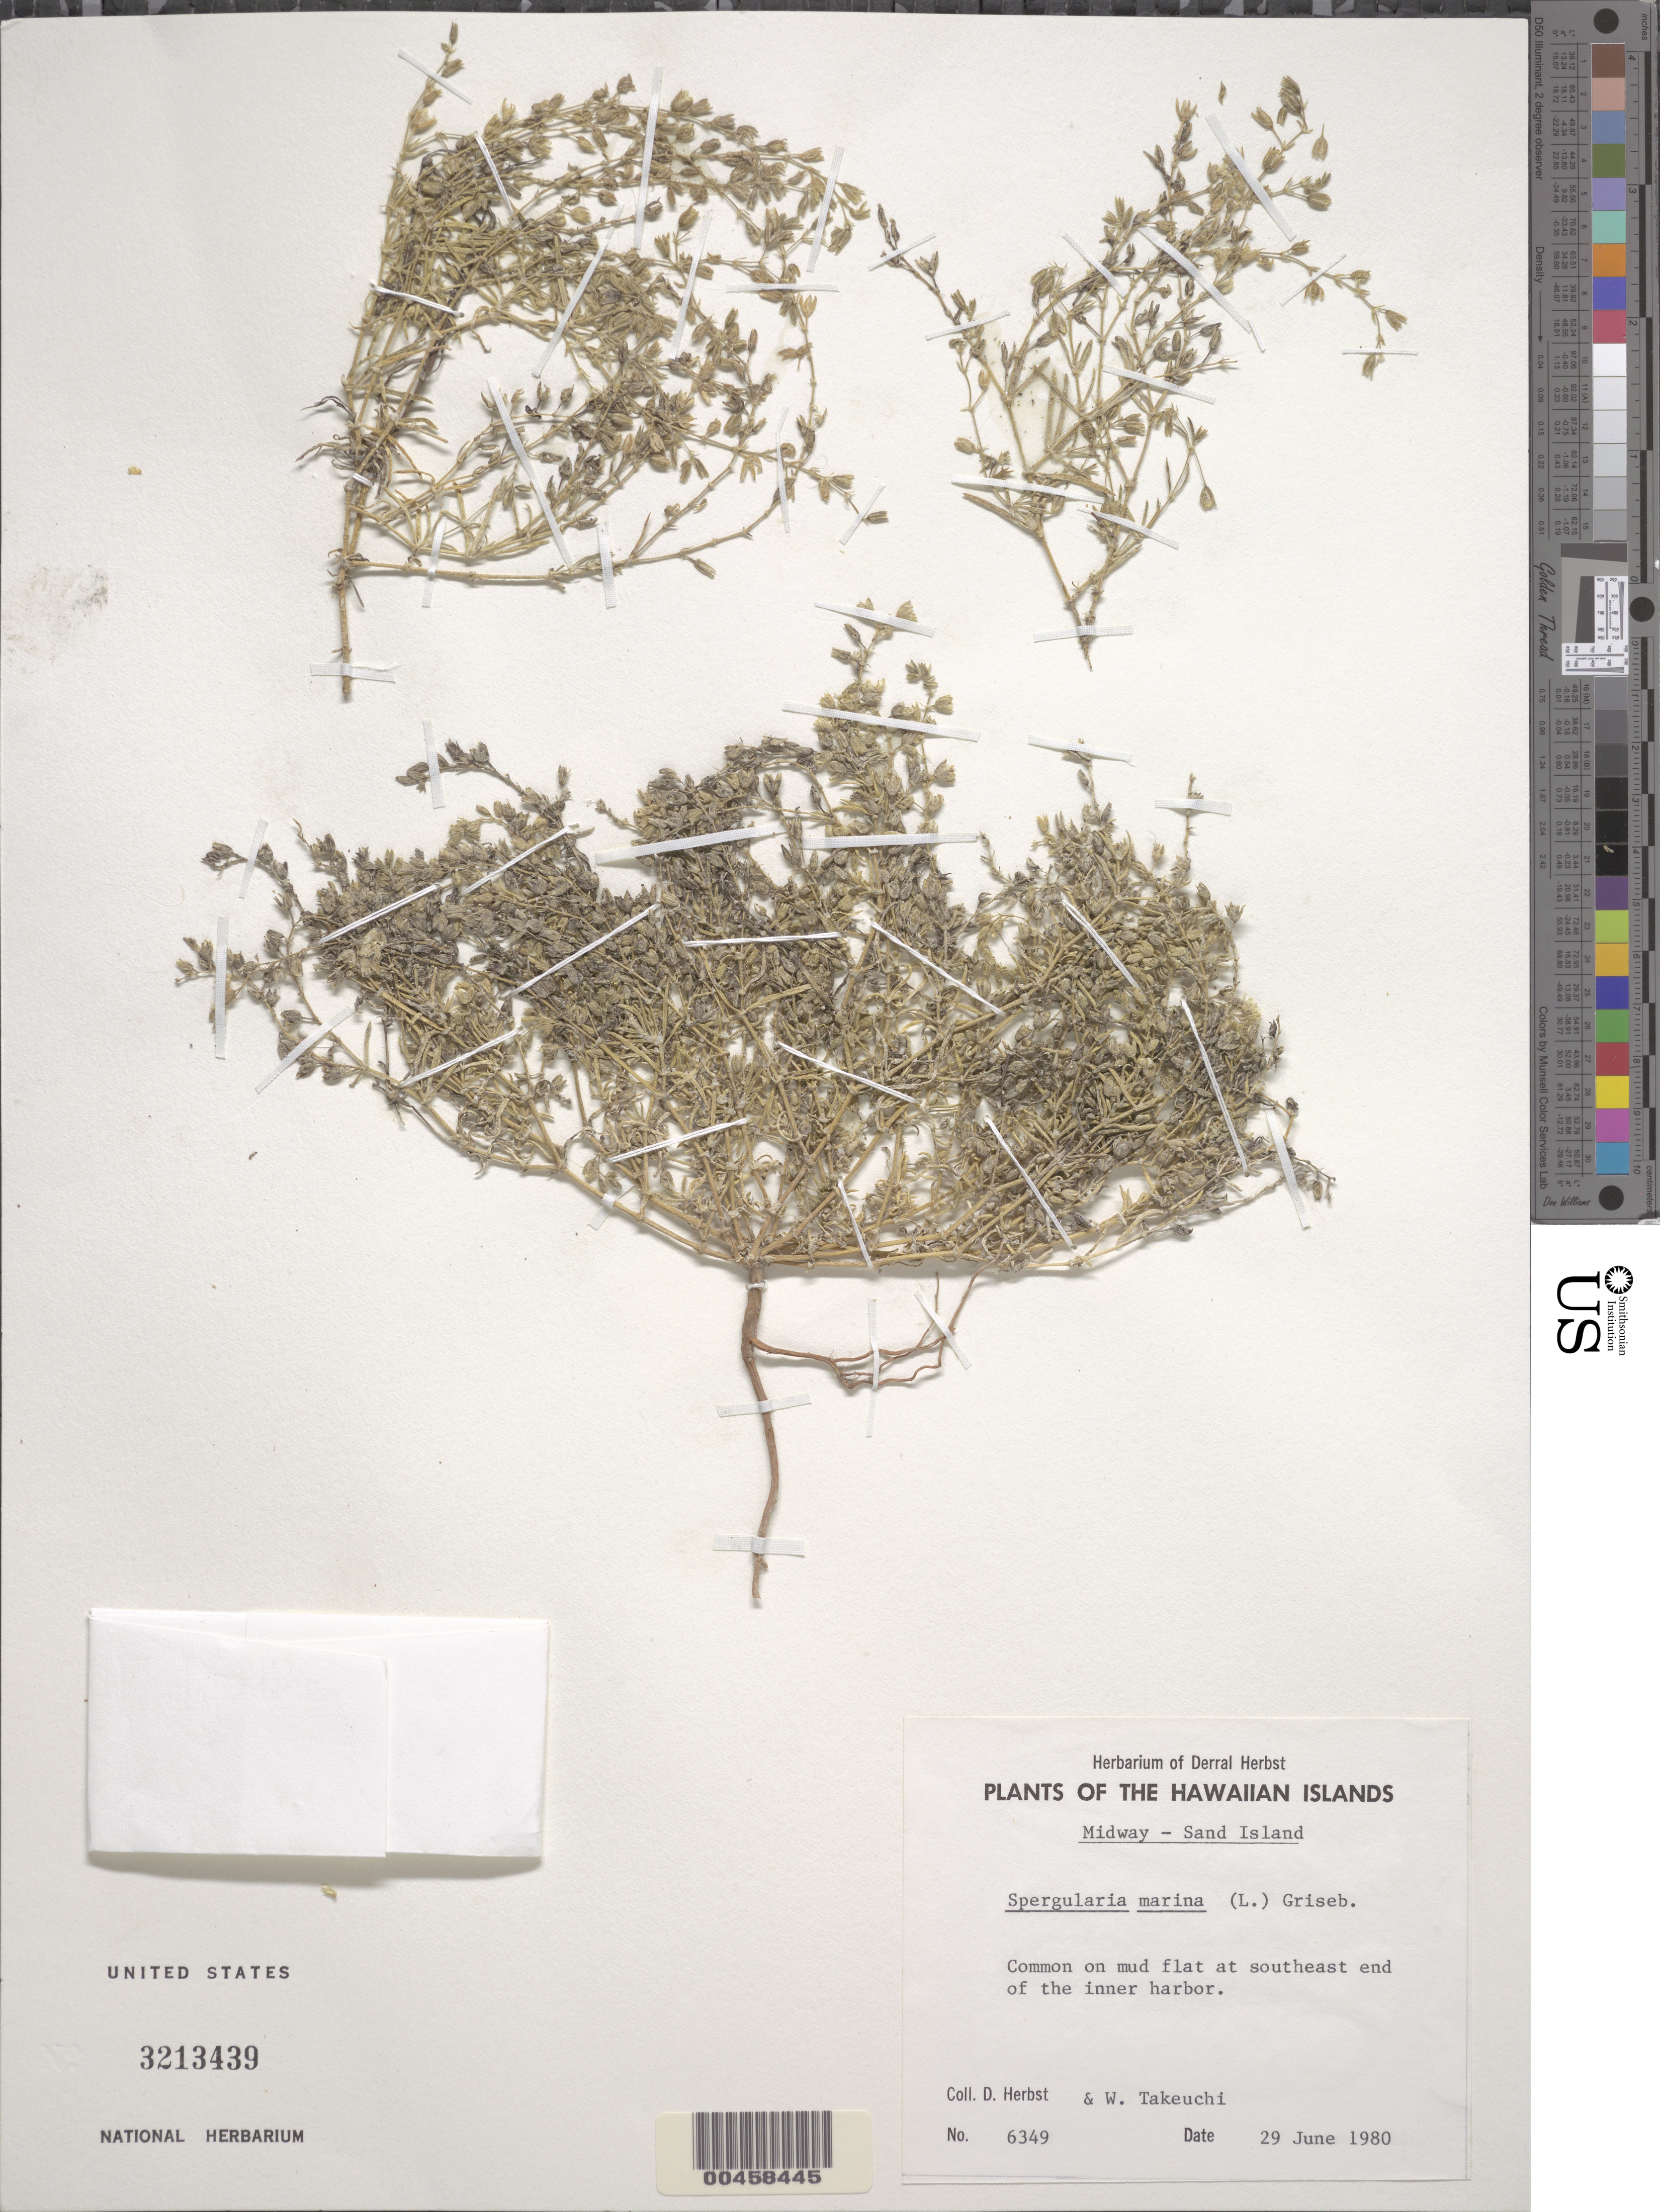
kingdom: Plantae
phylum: Tracheophyta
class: Magnoliopsida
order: Caryophyllales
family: Caryophyllaceae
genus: Spergularia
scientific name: Spergularia marina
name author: (L.) Griseb.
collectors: D. R. Herbst & W. N. Takeuchi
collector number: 6349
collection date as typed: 29 Jun 1980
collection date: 1980-06-29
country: U.S. Administered Pacific Islands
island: Midway Atoll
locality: Sand Islet: at southeast end of the inner harbor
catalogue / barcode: US 3213439